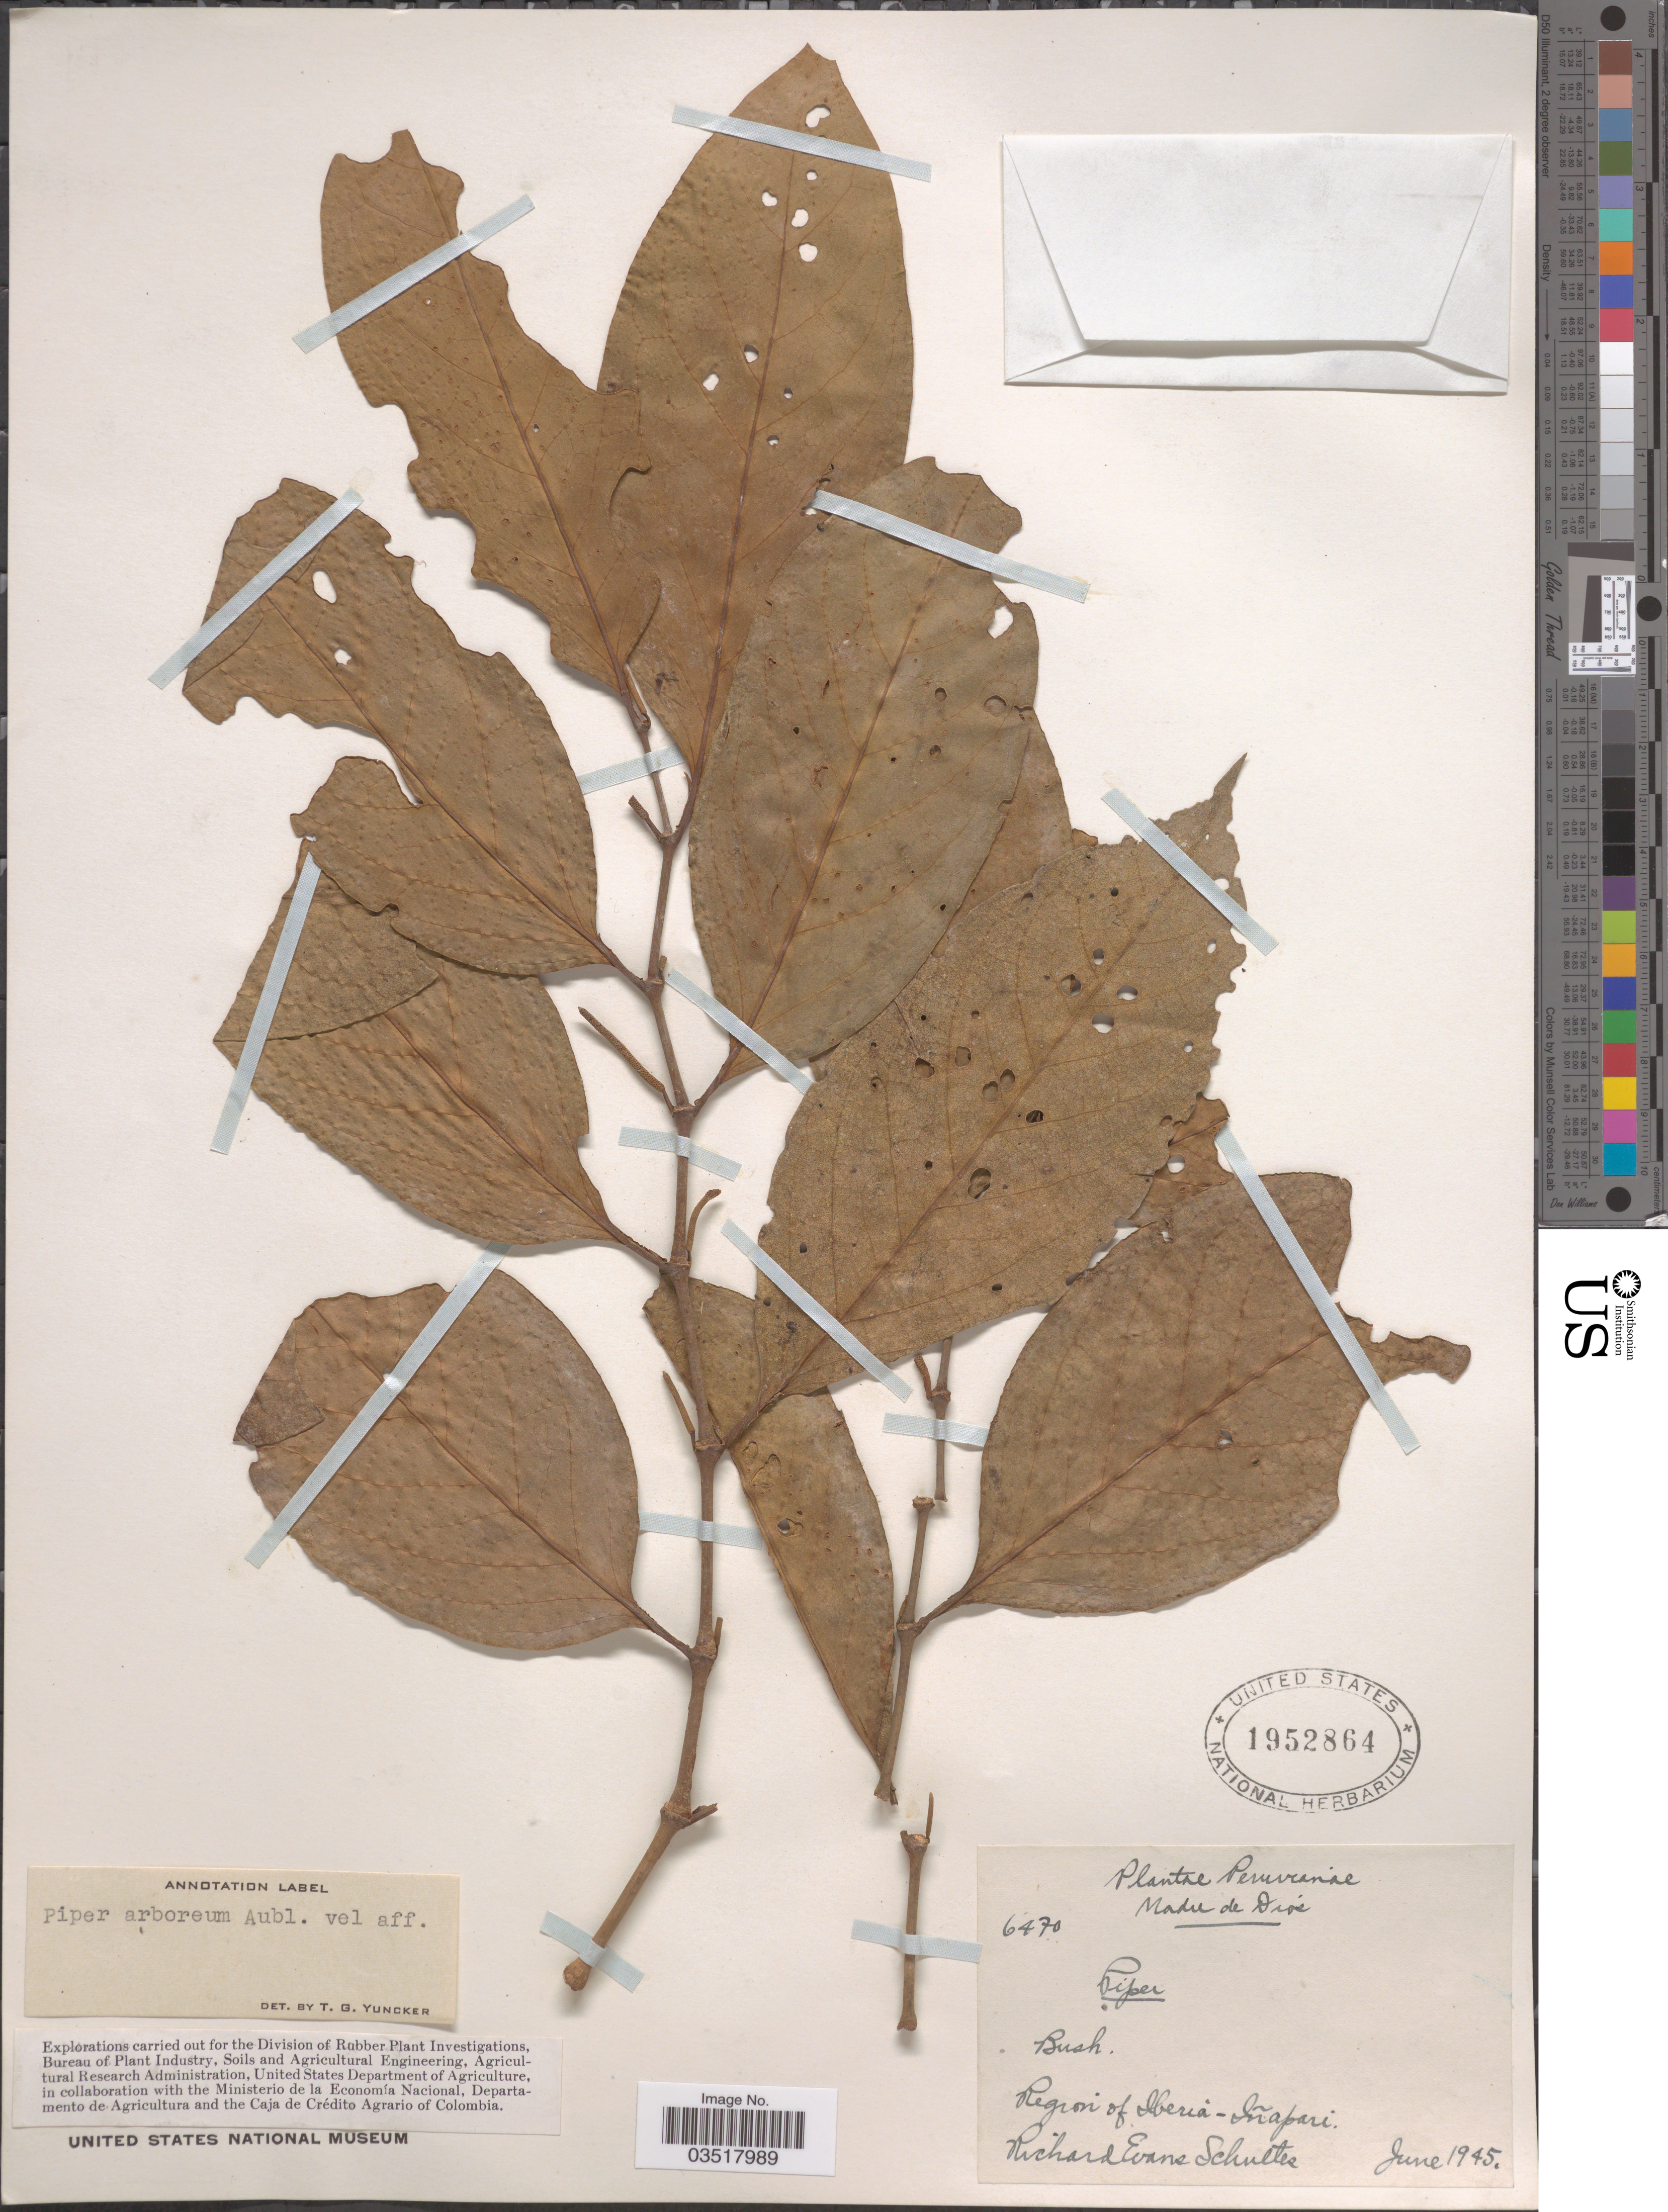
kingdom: Plantae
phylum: Tracheophyta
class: Magnoliopsida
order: Piperales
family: Piperaceae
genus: Piper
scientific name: Piper arboreum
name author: Aubl.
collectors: R. E. Schultes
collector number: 6470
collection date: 1945-06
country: Peru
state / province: Madre de Dios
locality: Region of Iberia-Iñapari.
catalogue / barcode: US 1952864